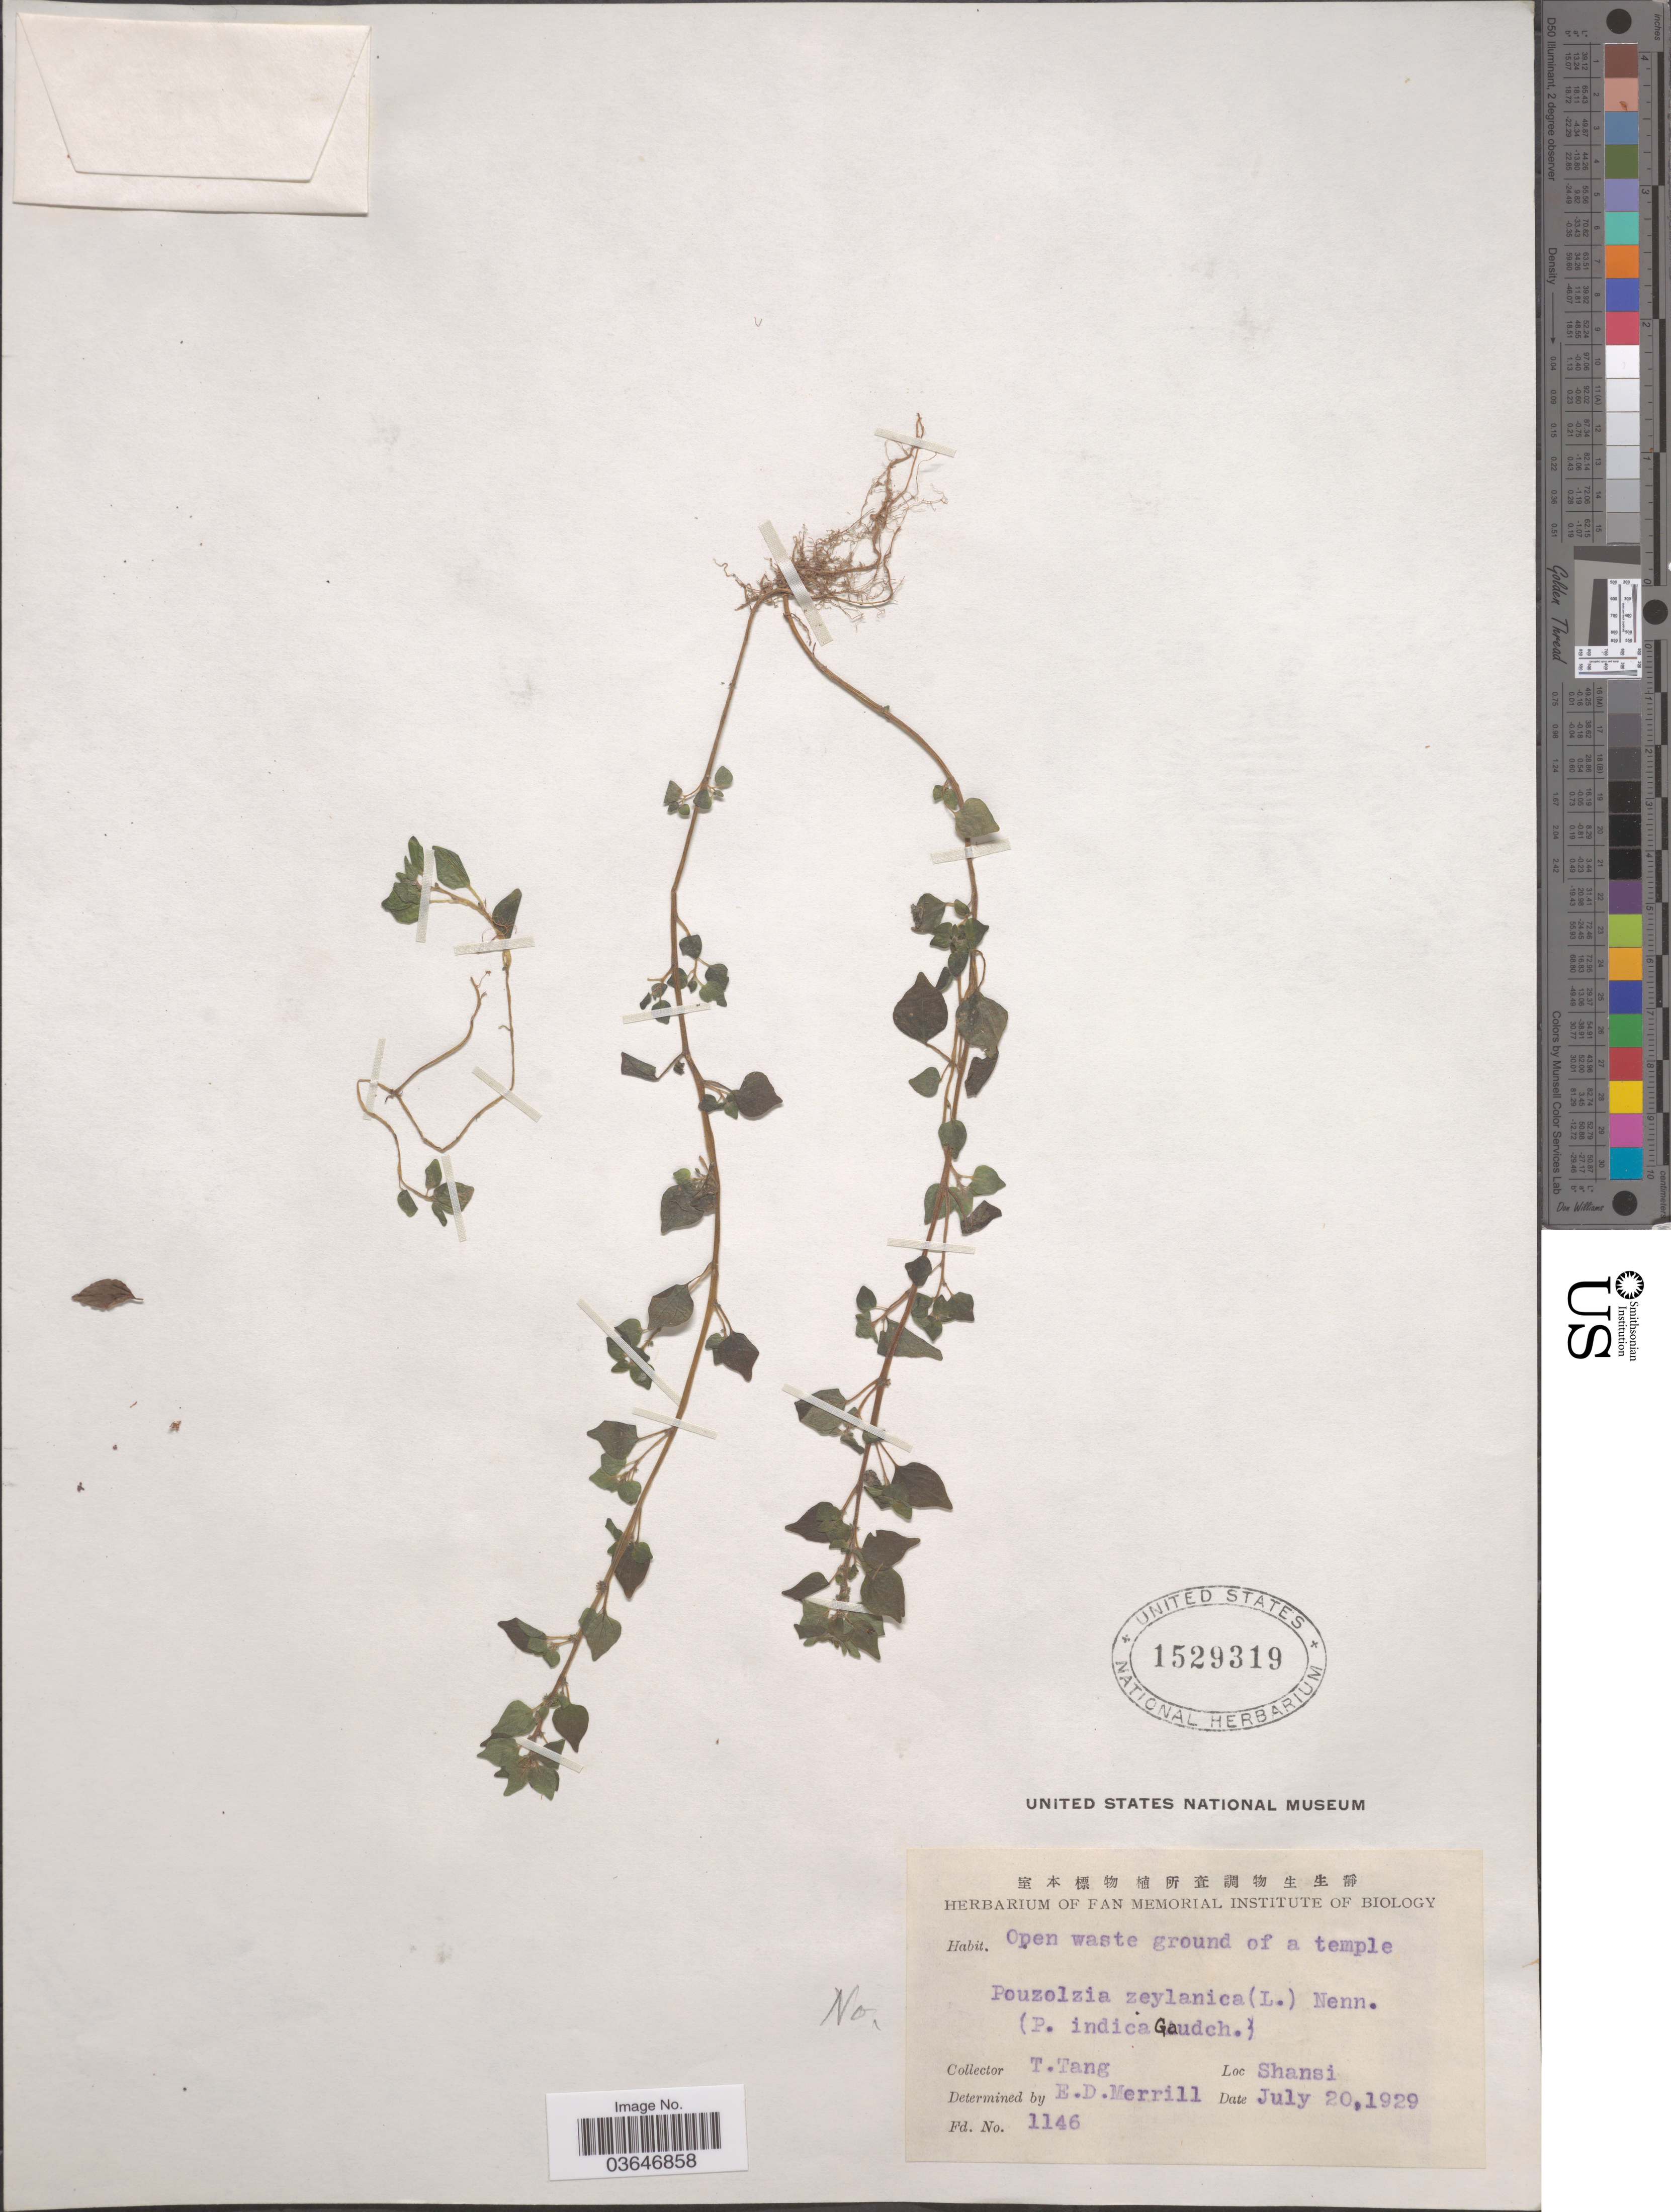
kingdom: Plantae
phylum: Tracheophyta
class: Magnoliopsida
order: Rosales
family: Urticaceae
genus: Parietaria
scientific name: Parietaria sp.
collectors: T. Tang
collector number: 1146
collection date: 1929-07-20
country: China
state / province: Shanxi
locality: Open waste ground of a temple. Shansi.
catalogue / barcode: US 1529319